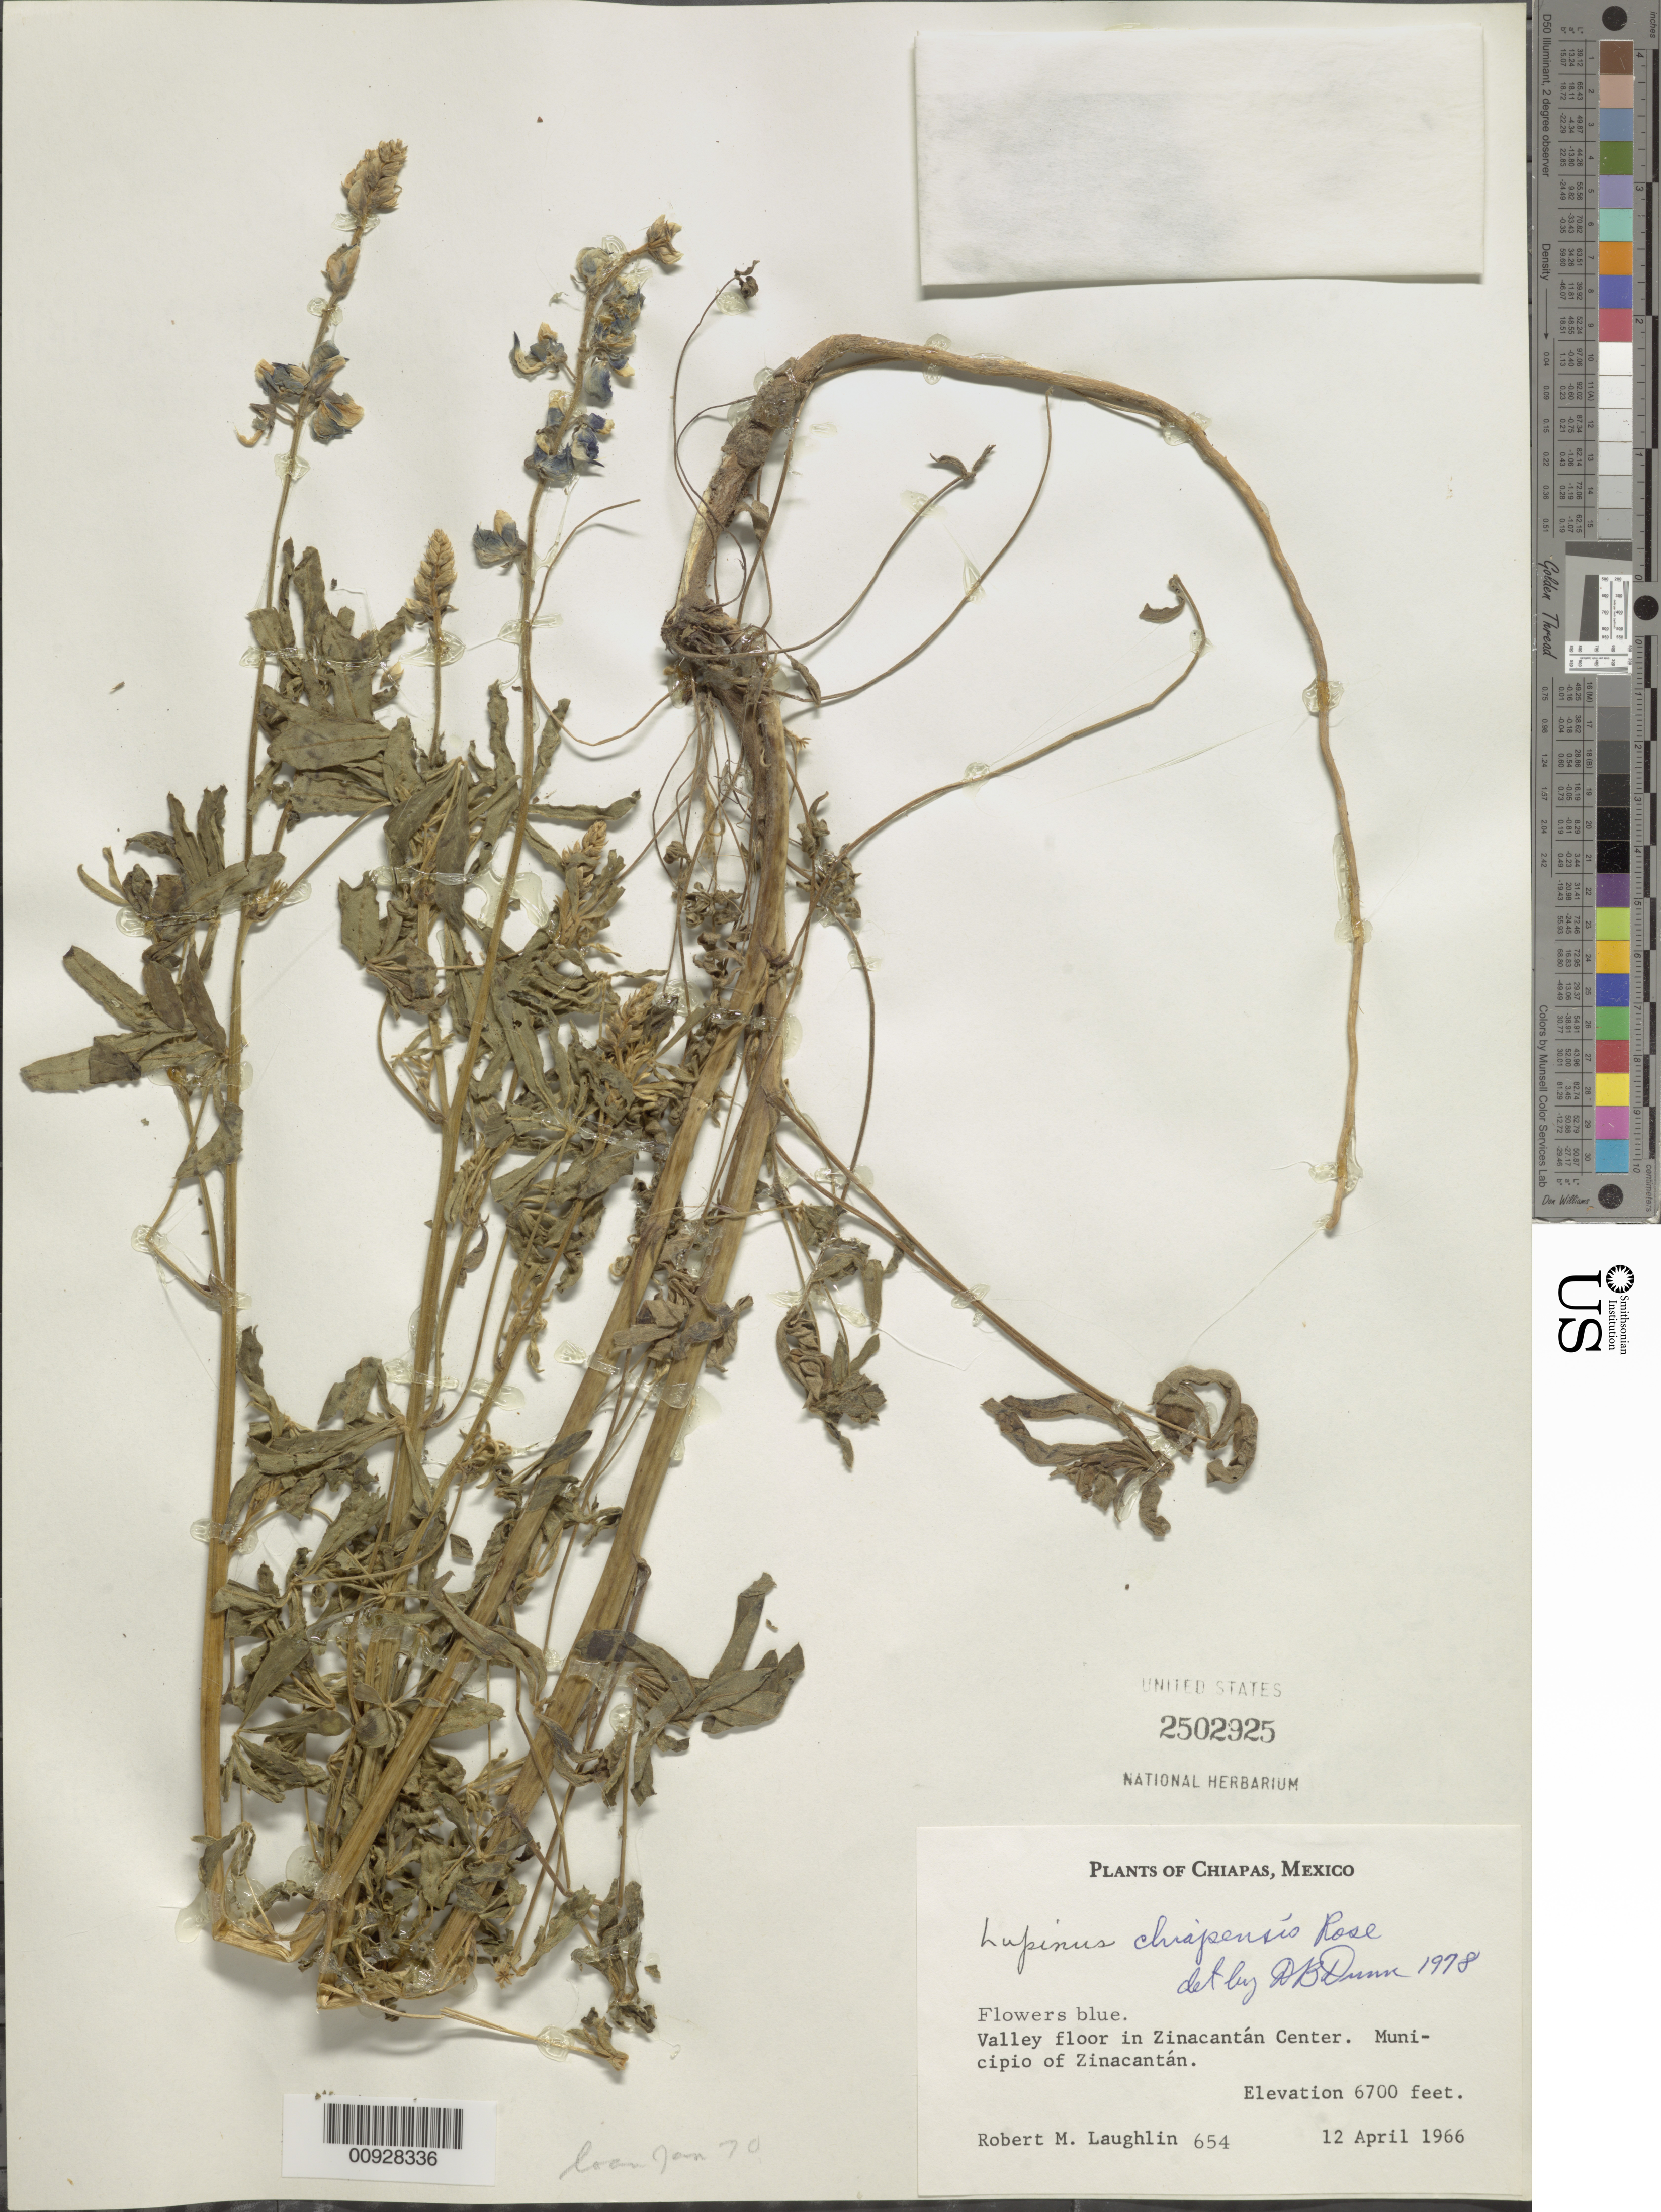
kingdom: Plantae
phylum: Tracheophyta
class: Magnoliopsida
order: Fabales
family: Fabaceae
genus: Lupinus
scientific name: Lupinus chiapensis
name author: Rose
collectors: R. M. Laughlin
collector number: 654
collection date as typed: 12 Apr 1966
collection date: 1966-04-12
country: Mexico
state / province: Chiapas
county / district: Zinacantán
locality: Valley floor in Zinacantán Center. Municipio of Zinacantán, Chiapas.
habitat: Valley floor.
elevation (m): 2042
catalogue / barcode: US 2502925